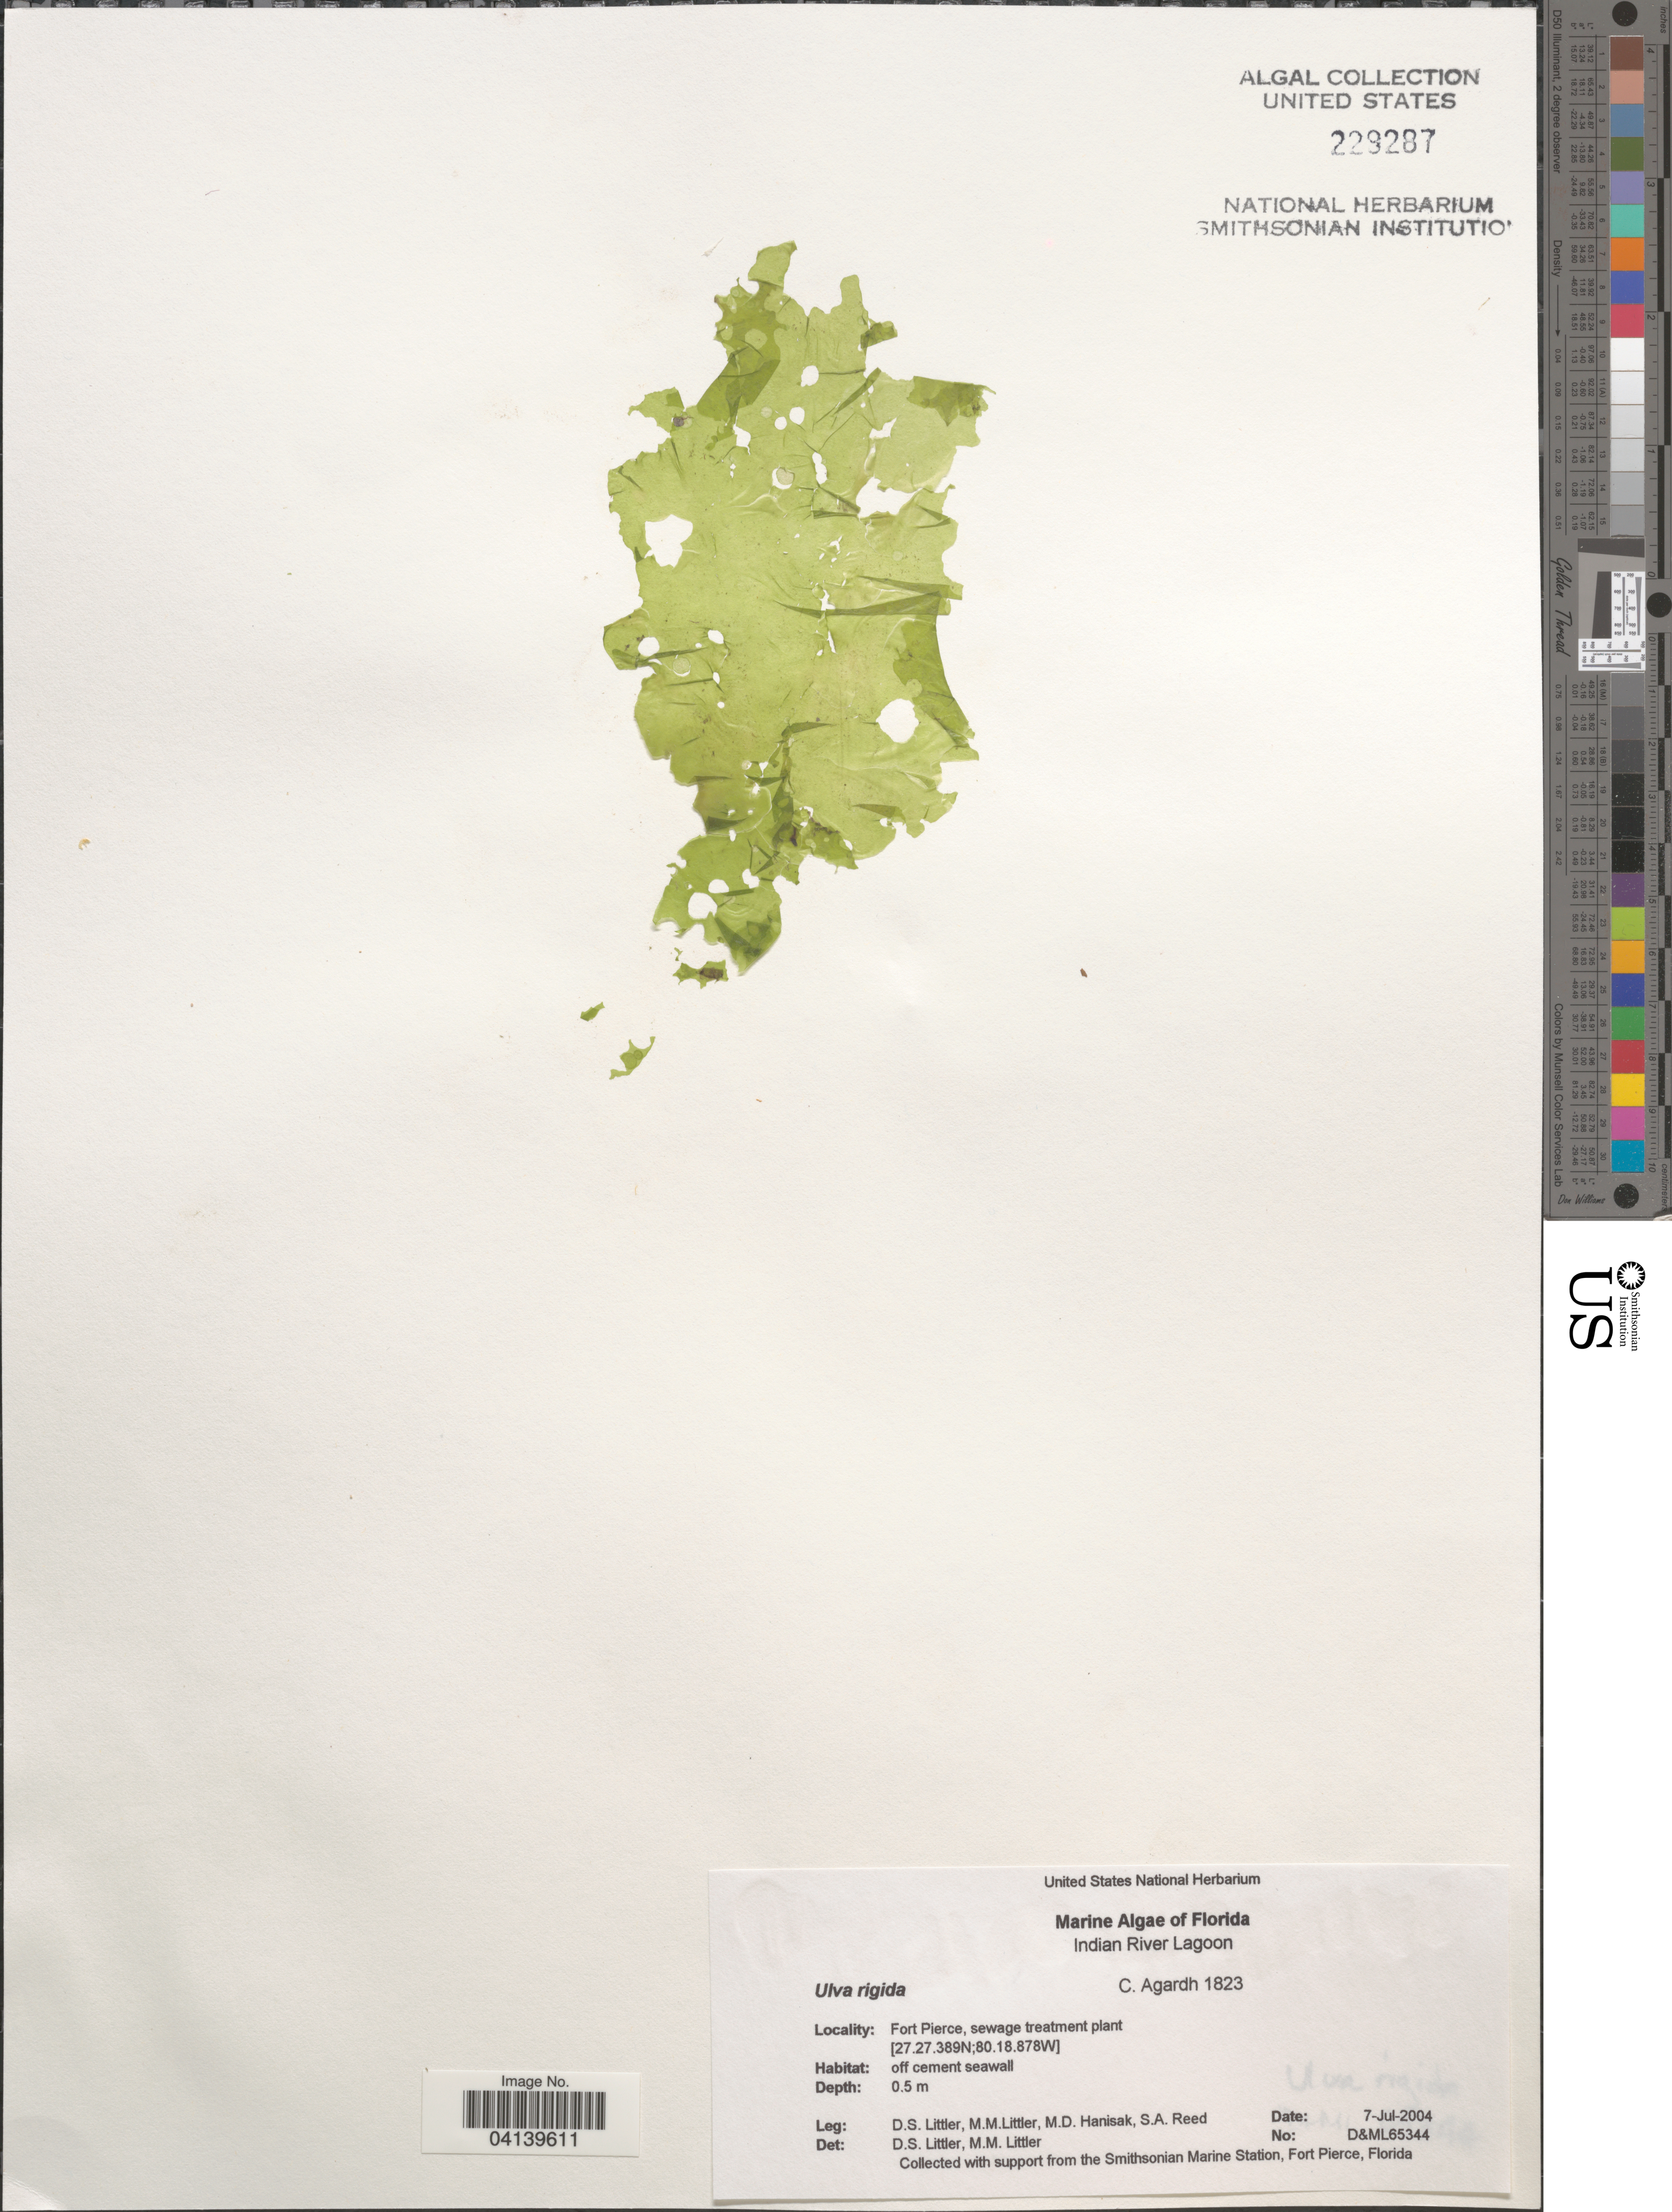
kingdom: Plantae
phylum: Chlorophyta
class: Ulvophyceae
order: Ulvales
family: Ulvaceae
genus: Ulva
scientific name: Ulva rigida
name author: C. Agardh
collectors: D. S. Littler, M. Hanisak & S. Reed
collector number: D&ML65344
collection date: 2004-07-07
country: United States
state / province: Florida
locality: Indian River Lagoon. Fort Pierce, sewage treatment plant.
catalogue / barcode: US 229287